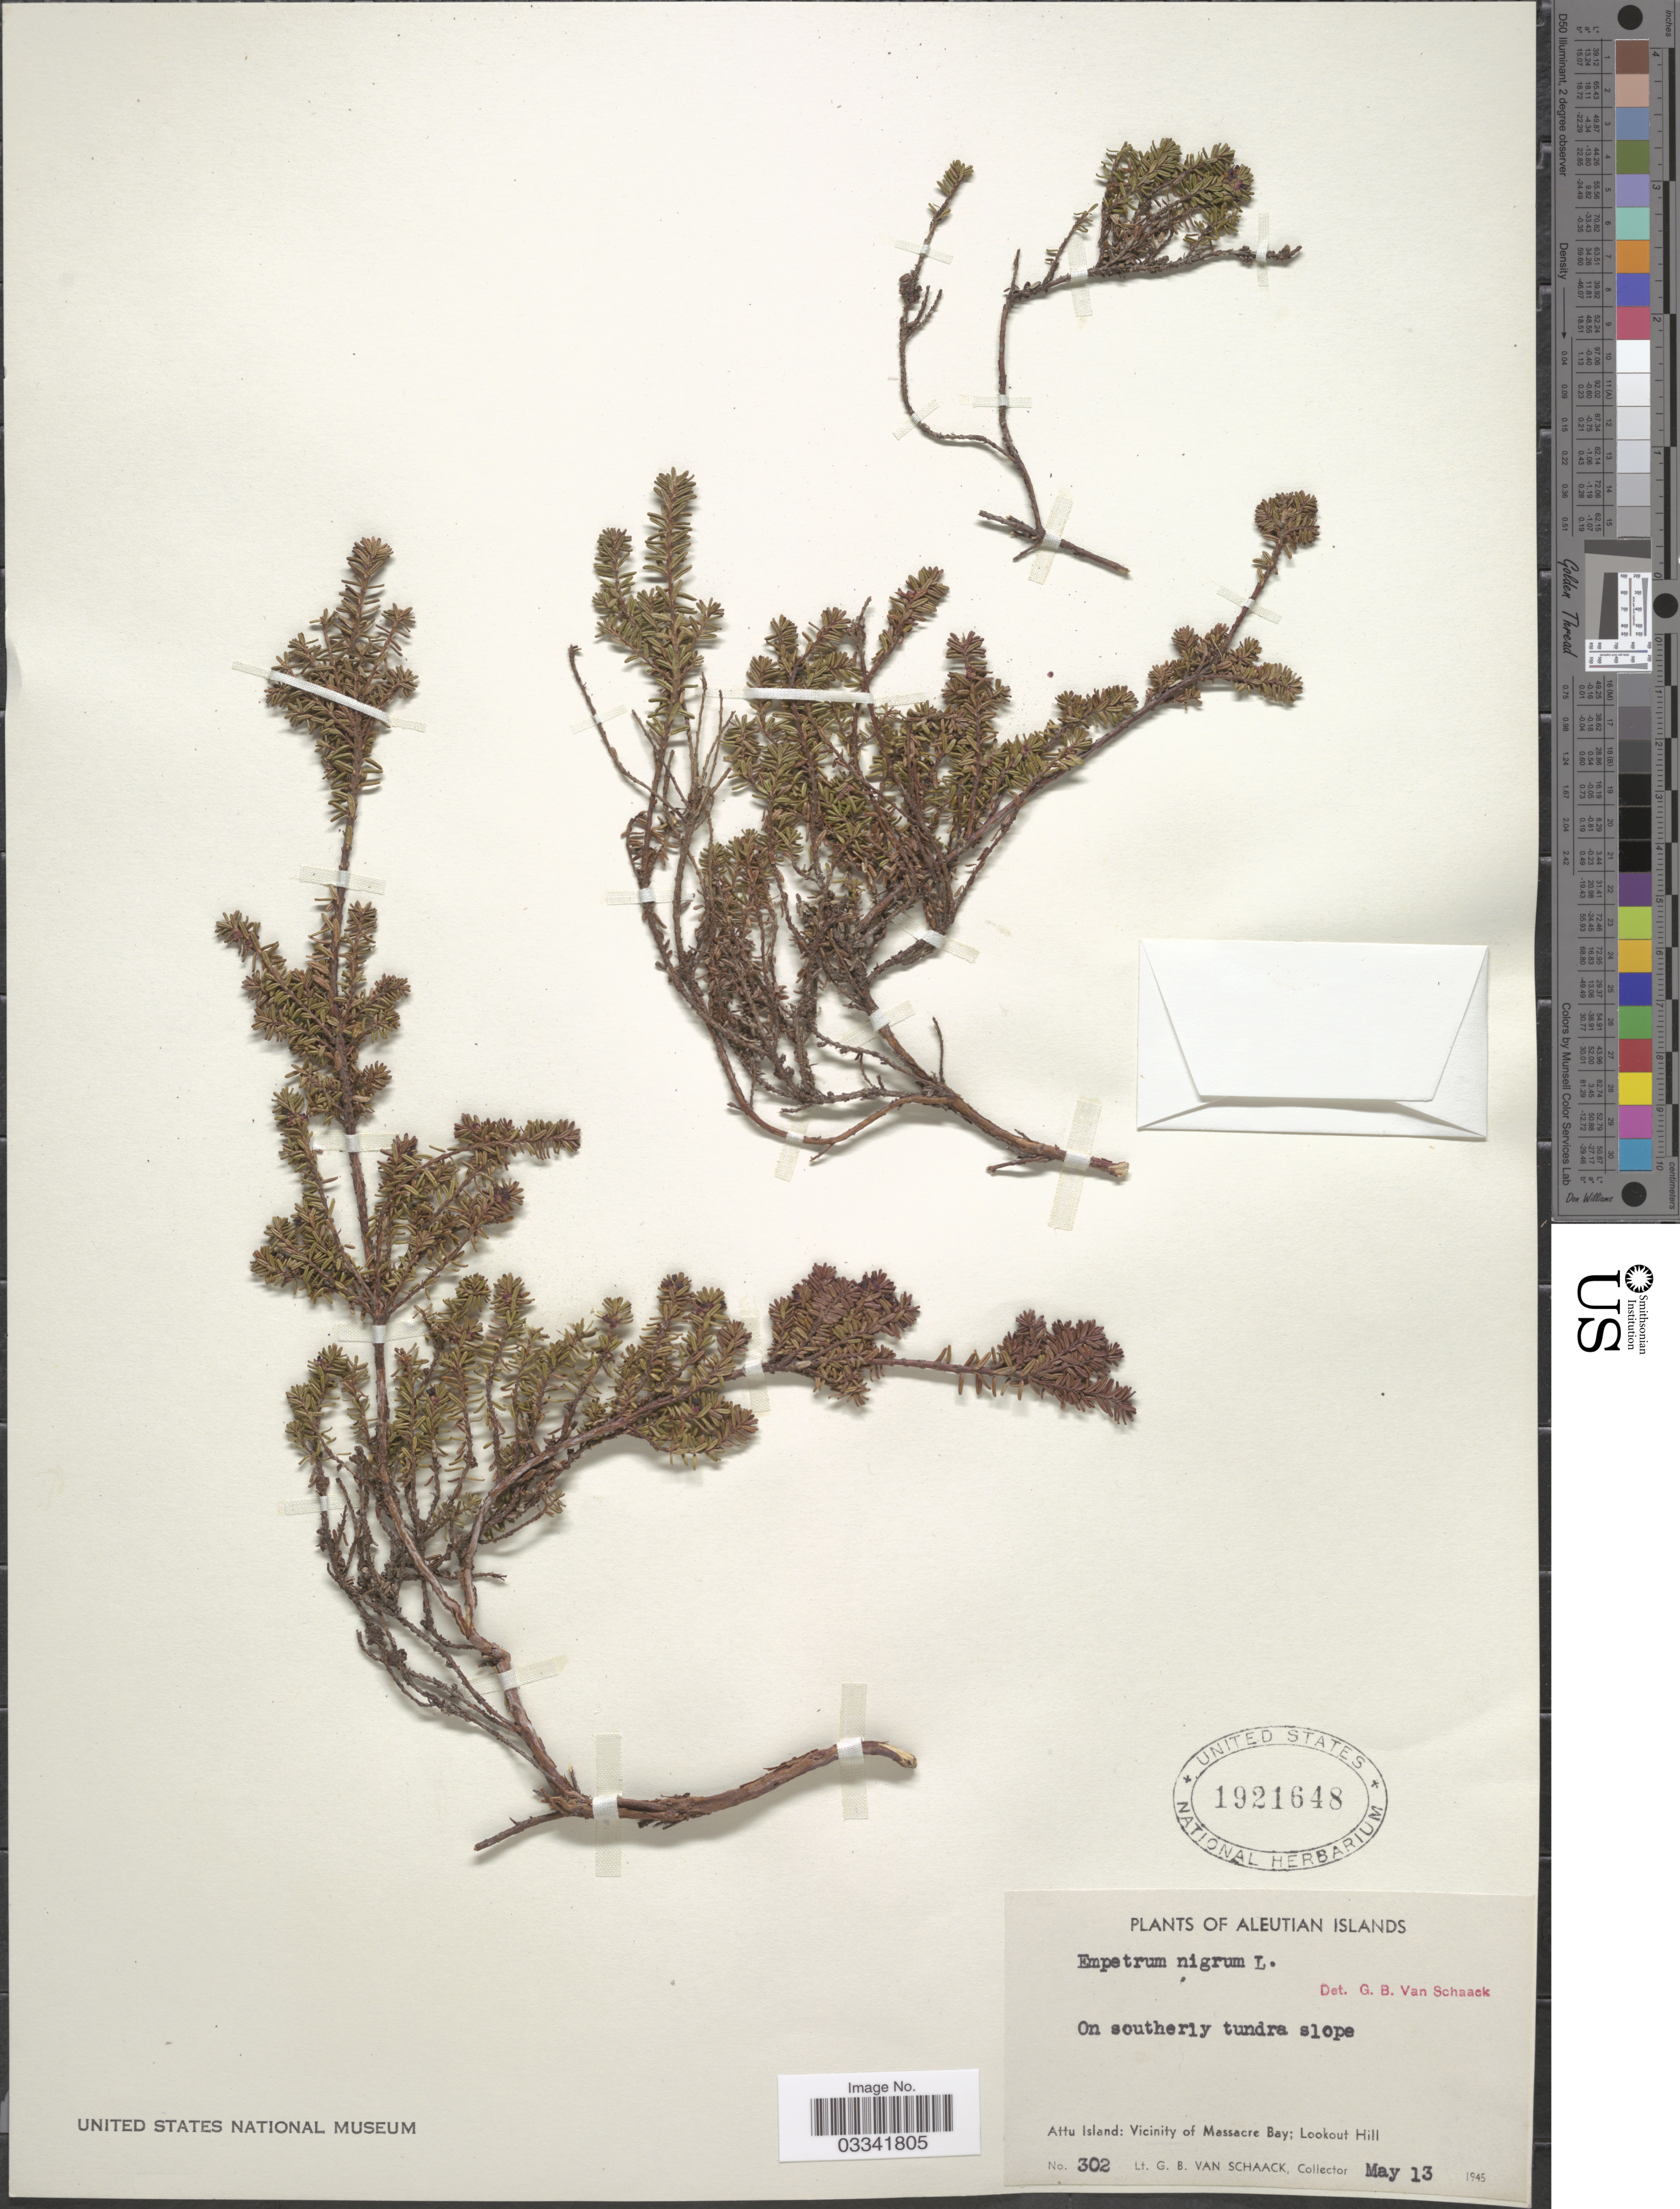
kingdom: Plantae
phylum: Tracheophyta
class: Magnoliopsida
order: Ericales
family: Ericaceae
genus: Empetrum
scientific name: Empetrum nigrum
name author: L.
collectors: G. Van Schaack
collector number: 302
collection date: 1945-05-13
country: United States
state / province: Alaska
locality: Aleutian Islands. Attu Island: Vicinity of Massacre Bay; Lookout Hill.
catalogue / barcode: US 1921648